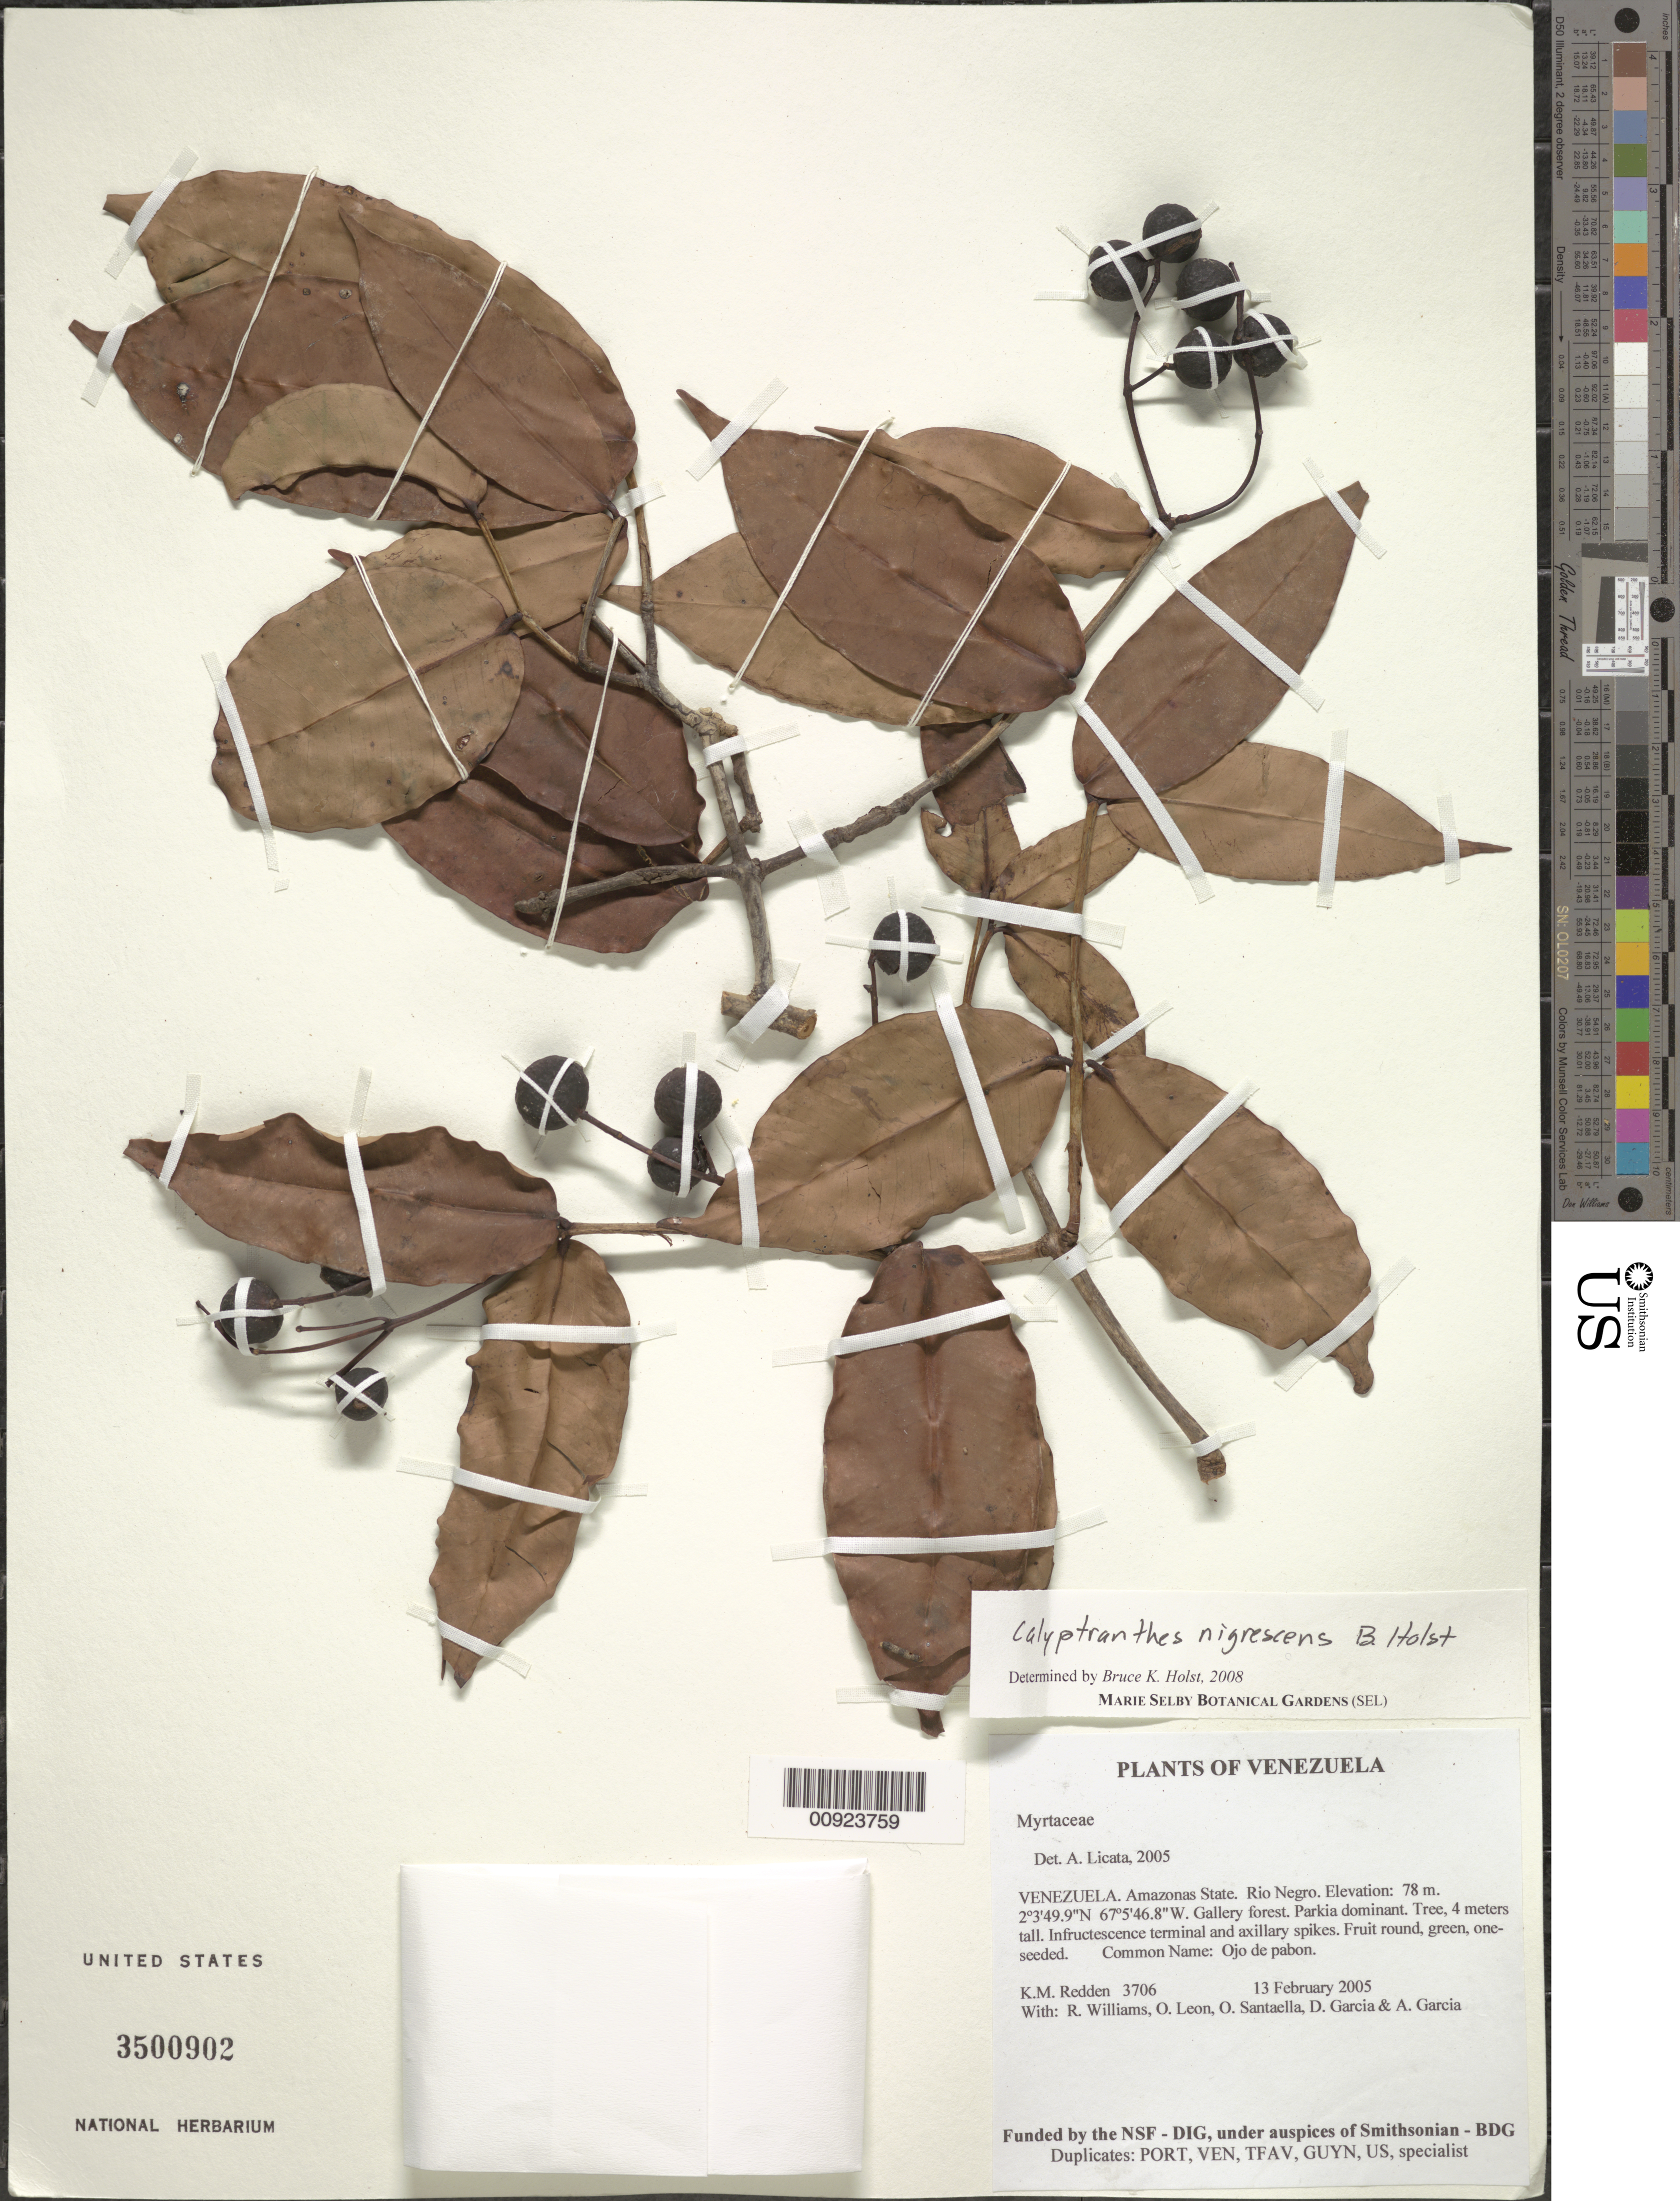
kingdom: Plantae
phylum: Tracheophyta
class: Magnoliopsida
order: Myrtales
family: Myrtaceae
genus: Myrcia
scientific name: Myrcia celaenensis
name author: E. Lucas & K. Samra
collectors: K. M. Redden, R. Williams, O. León, O. Santaella, D. Garcia & A. Garcia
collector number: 3706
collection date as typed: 13 February 2005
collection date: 2005-02-13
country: Venezuela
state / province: Amazonas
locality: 28 - Rio Negro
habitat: Gallery forest. Parkia dominant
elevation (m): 78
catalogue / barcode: US 3500902